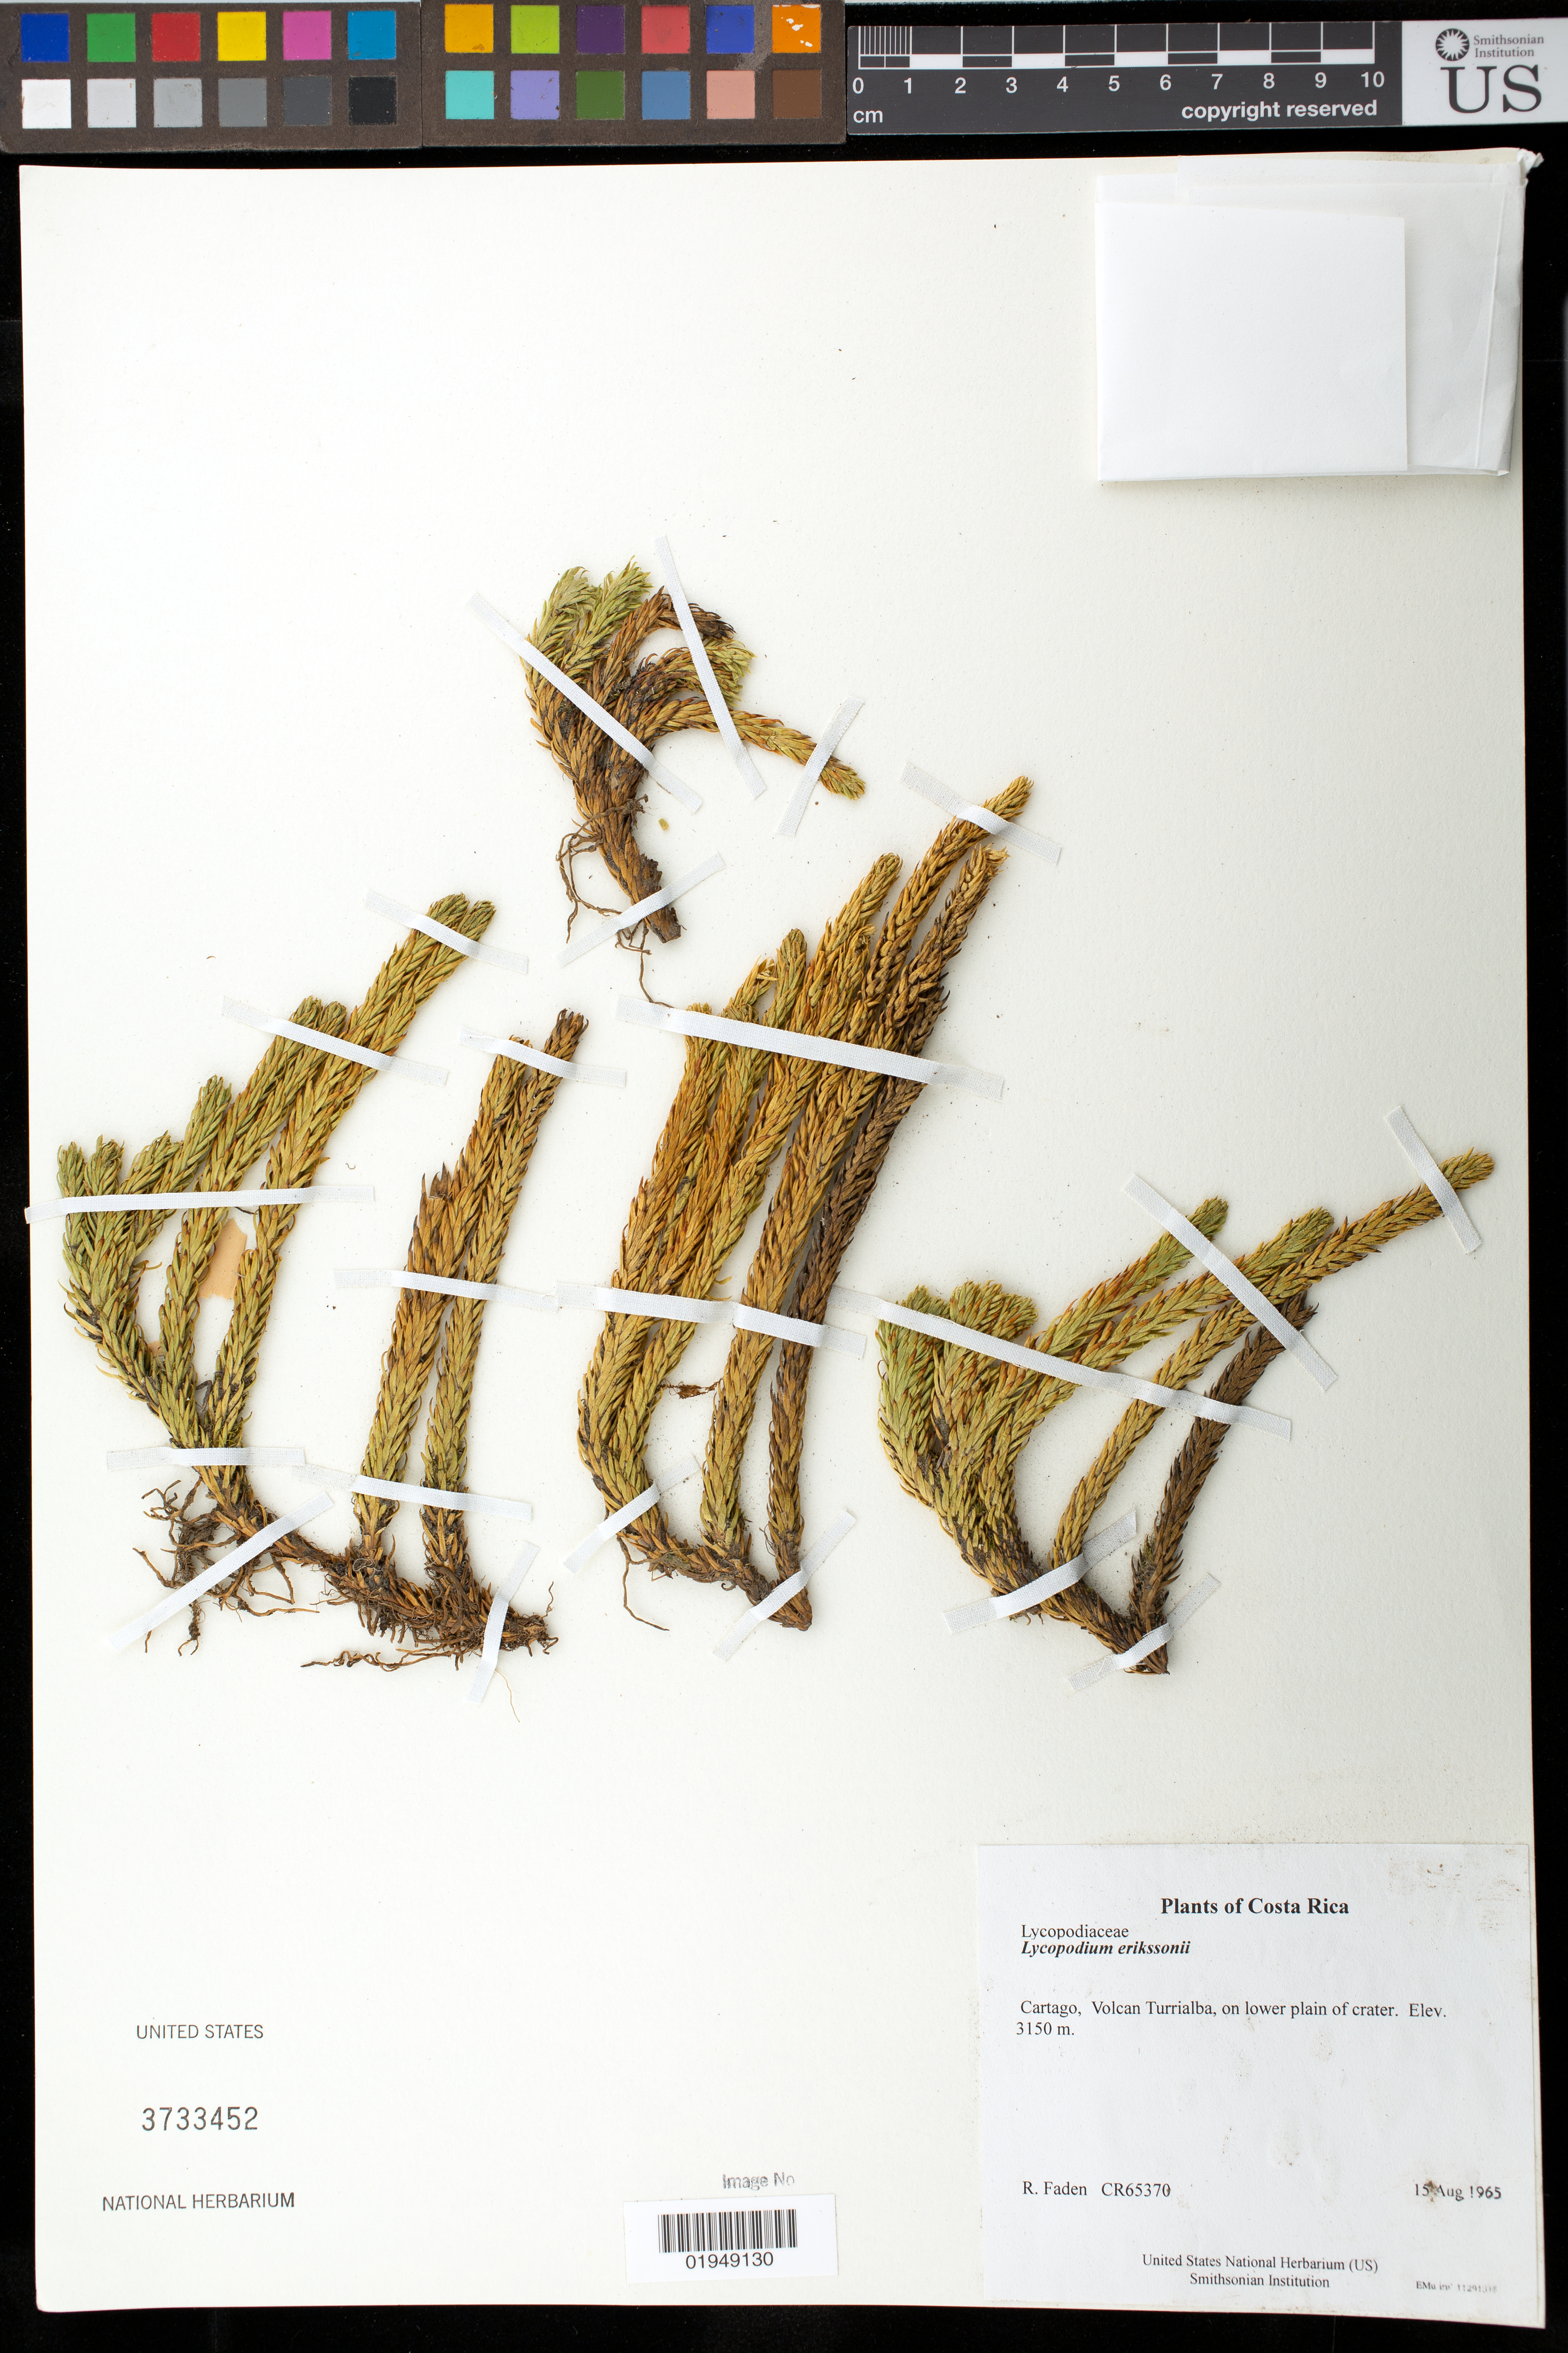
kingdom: Plantae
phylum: Tracheophyta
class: Lycopodiopsida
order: Lycopodiales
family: Lycopodiaceae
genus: Phlegmariurus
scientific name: Phlegmariurus cruentus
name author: (Spring) B. Øllg.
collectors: R. B. Faden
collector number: CR65370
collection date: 1965-08-15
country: Costa Rica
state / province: Cartago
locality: Volcan Turrialba, on lower plain of crater.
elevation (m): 3150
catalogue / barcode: US 3733452